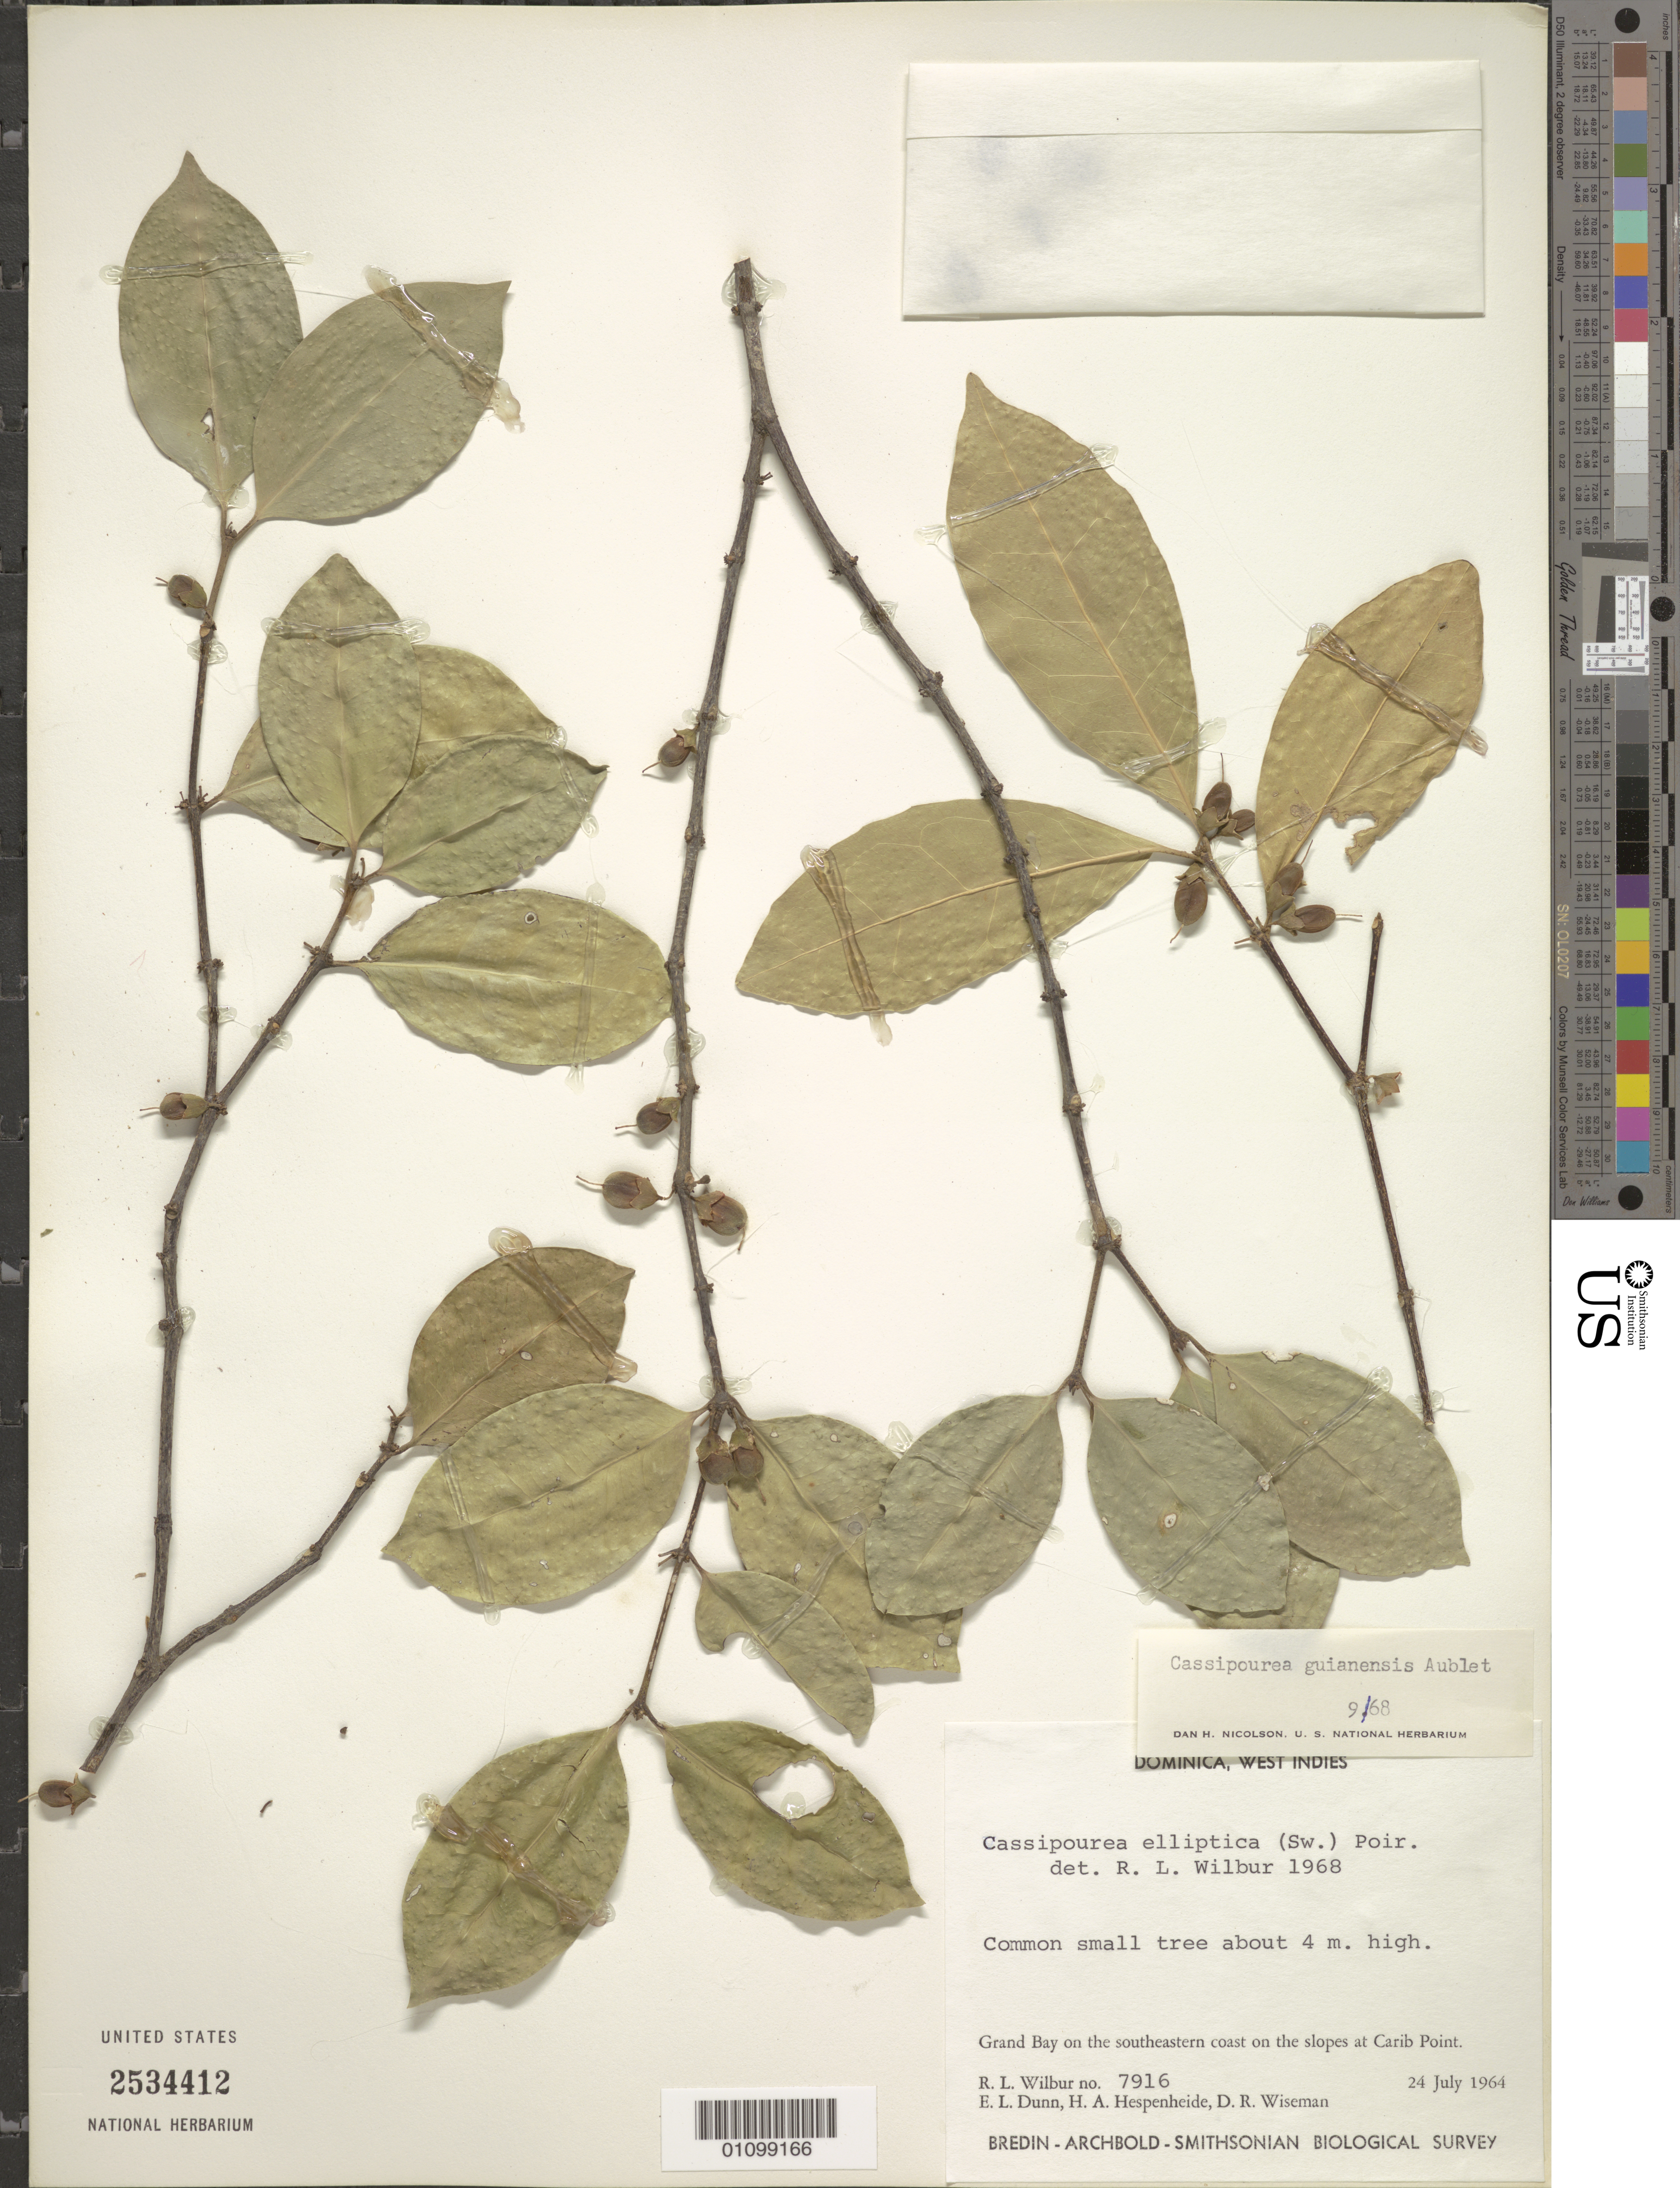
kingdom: Plantae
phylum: Tracheophyta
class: Magnoliopsida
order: Malpighiales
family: Rhizophoraceae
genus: Cassipourea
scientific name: Cassipourea guianensis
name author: Aubl.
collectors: R. L. Wilbur, E. Dunn, H. A. Hespenheide & D. R. Wiseman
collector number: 7916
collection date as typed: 24 Jul 1964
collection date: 1964-07-24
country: Dominica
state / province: St. Andrew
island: Dominica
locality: Grand Bay on the SE coast on the slopes at Carib Point.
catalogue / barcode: US 2534412